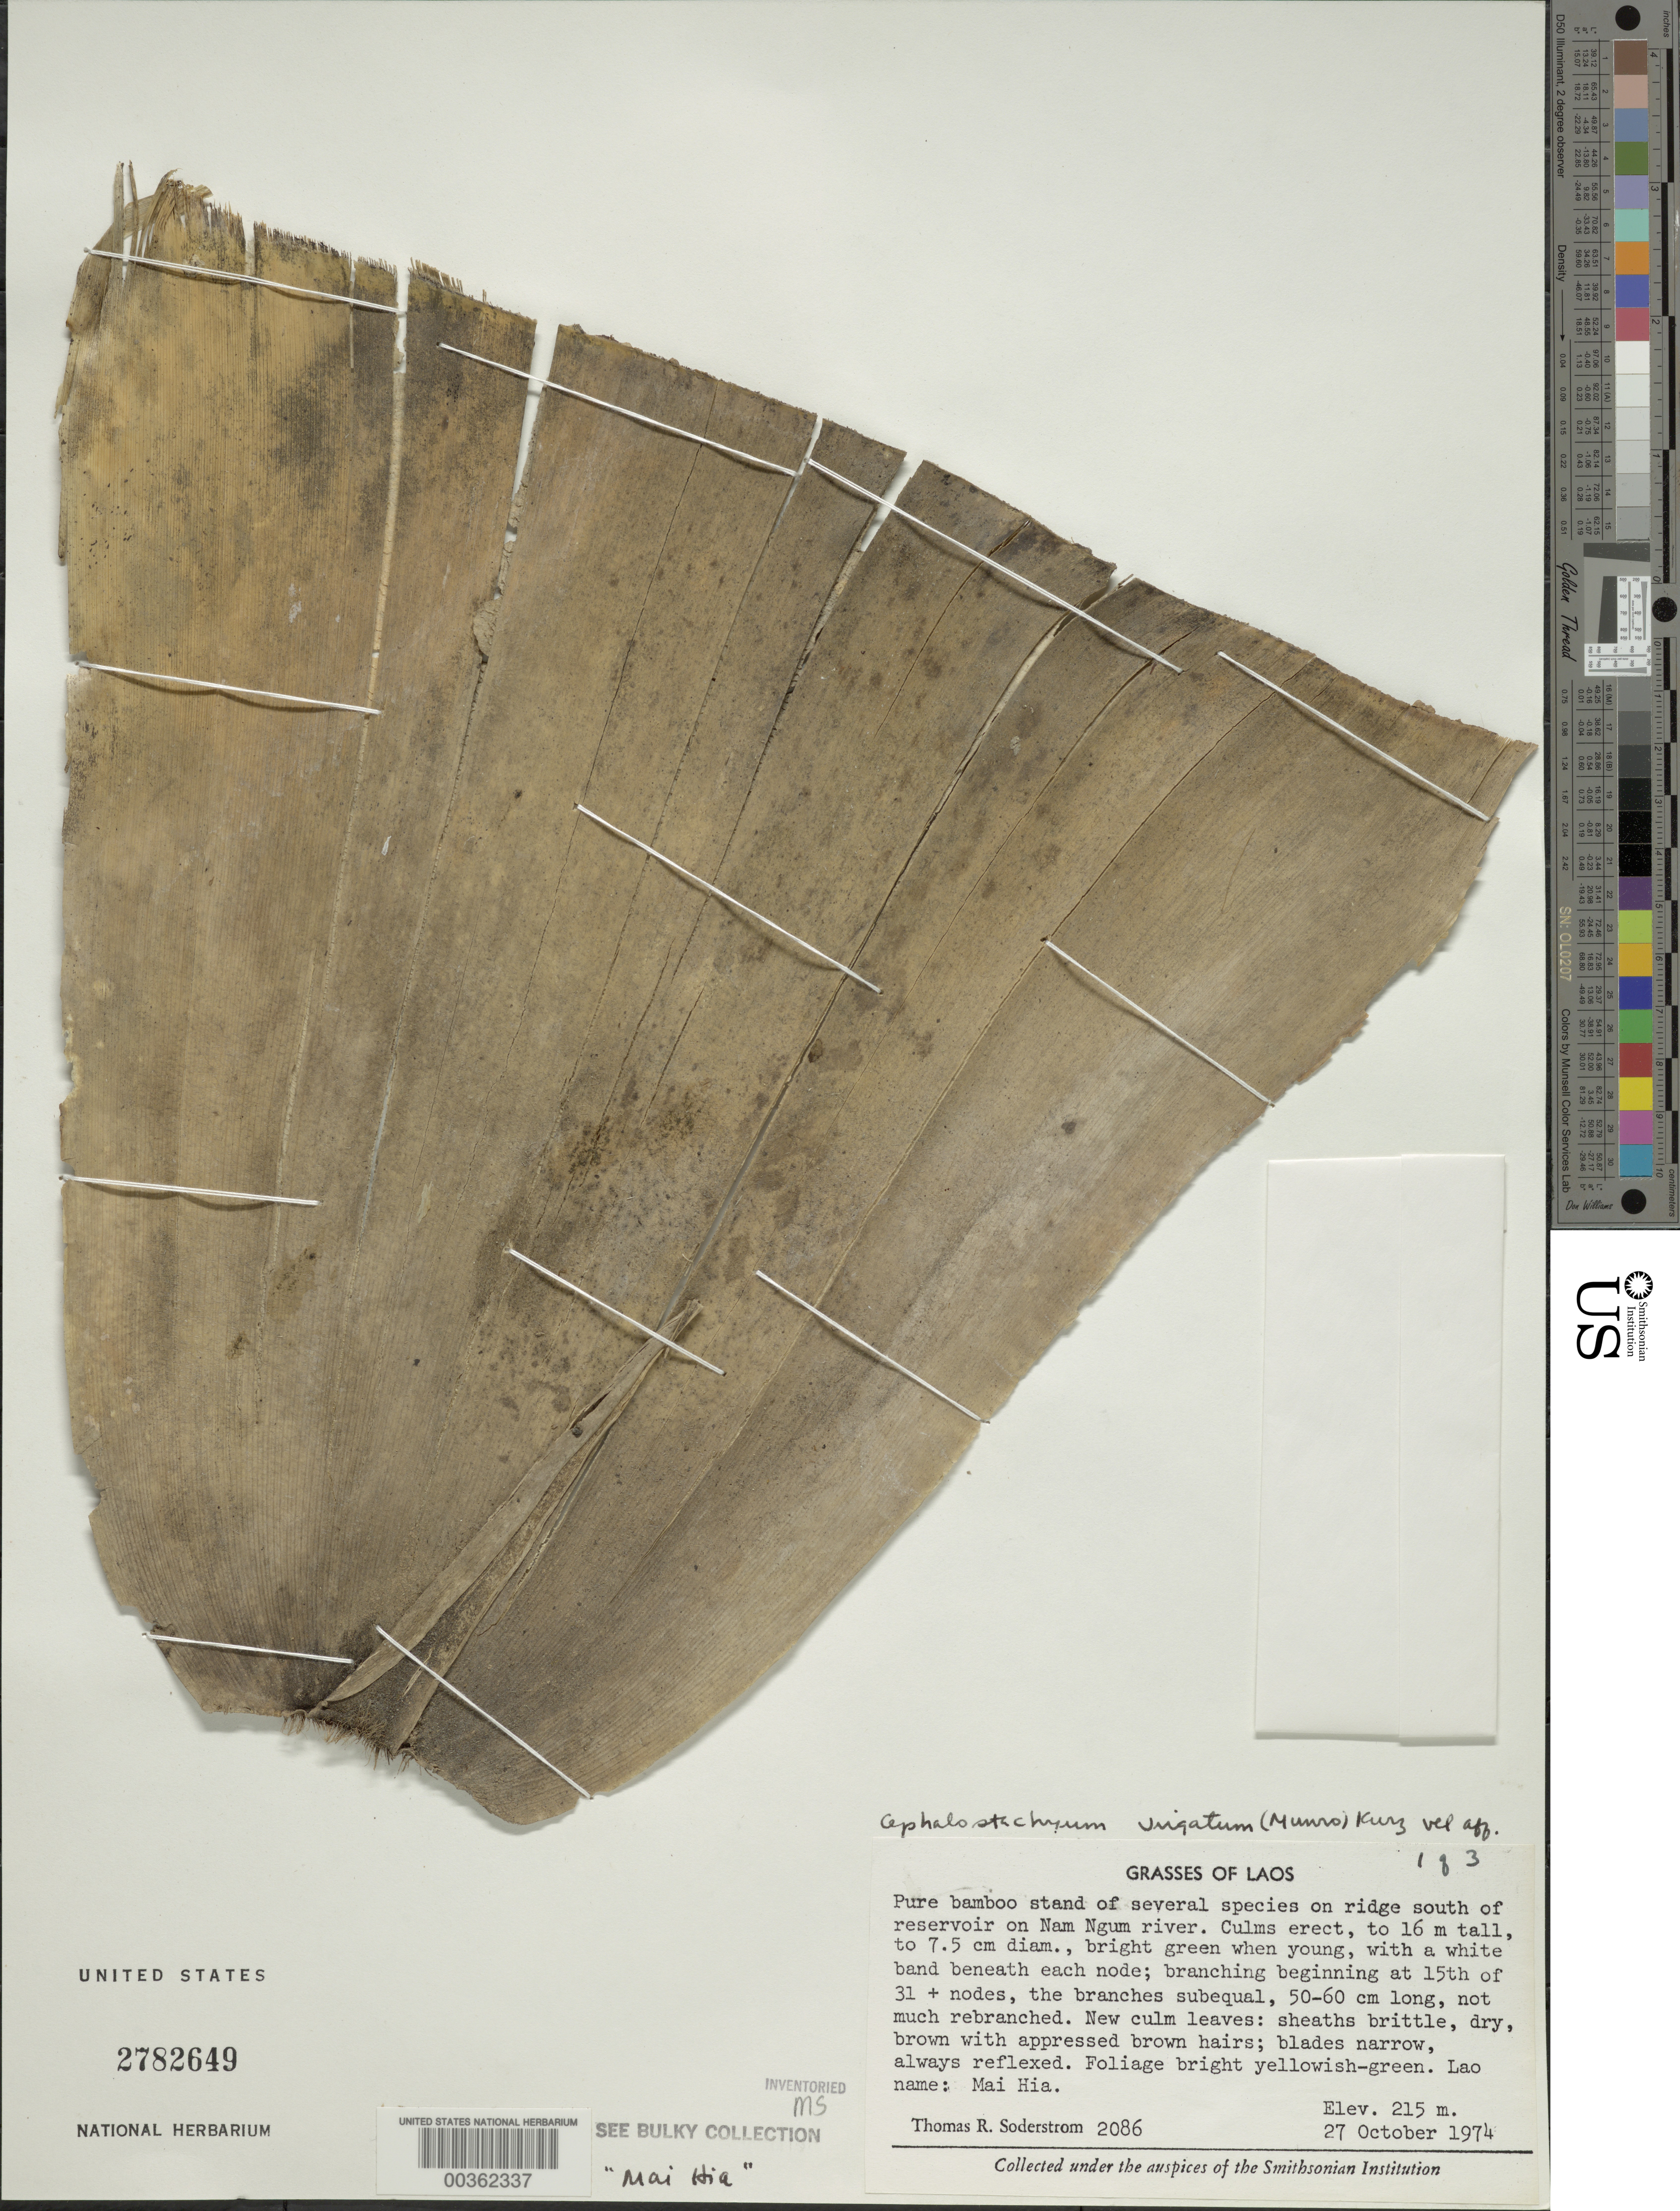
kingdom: Plantae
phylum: Tracheophyta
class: Liliopsida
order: Poales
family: Poaceae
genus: Cephalostachyum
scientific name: Cephalostachyum virgatum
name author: (Munro) Kurz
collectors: T. R. Soderstrom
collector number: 2086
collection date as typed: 27 Oct 1974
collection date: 1974-10-27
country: Laos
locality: Nam Ngum River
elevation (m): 215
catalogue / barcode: US 2782649